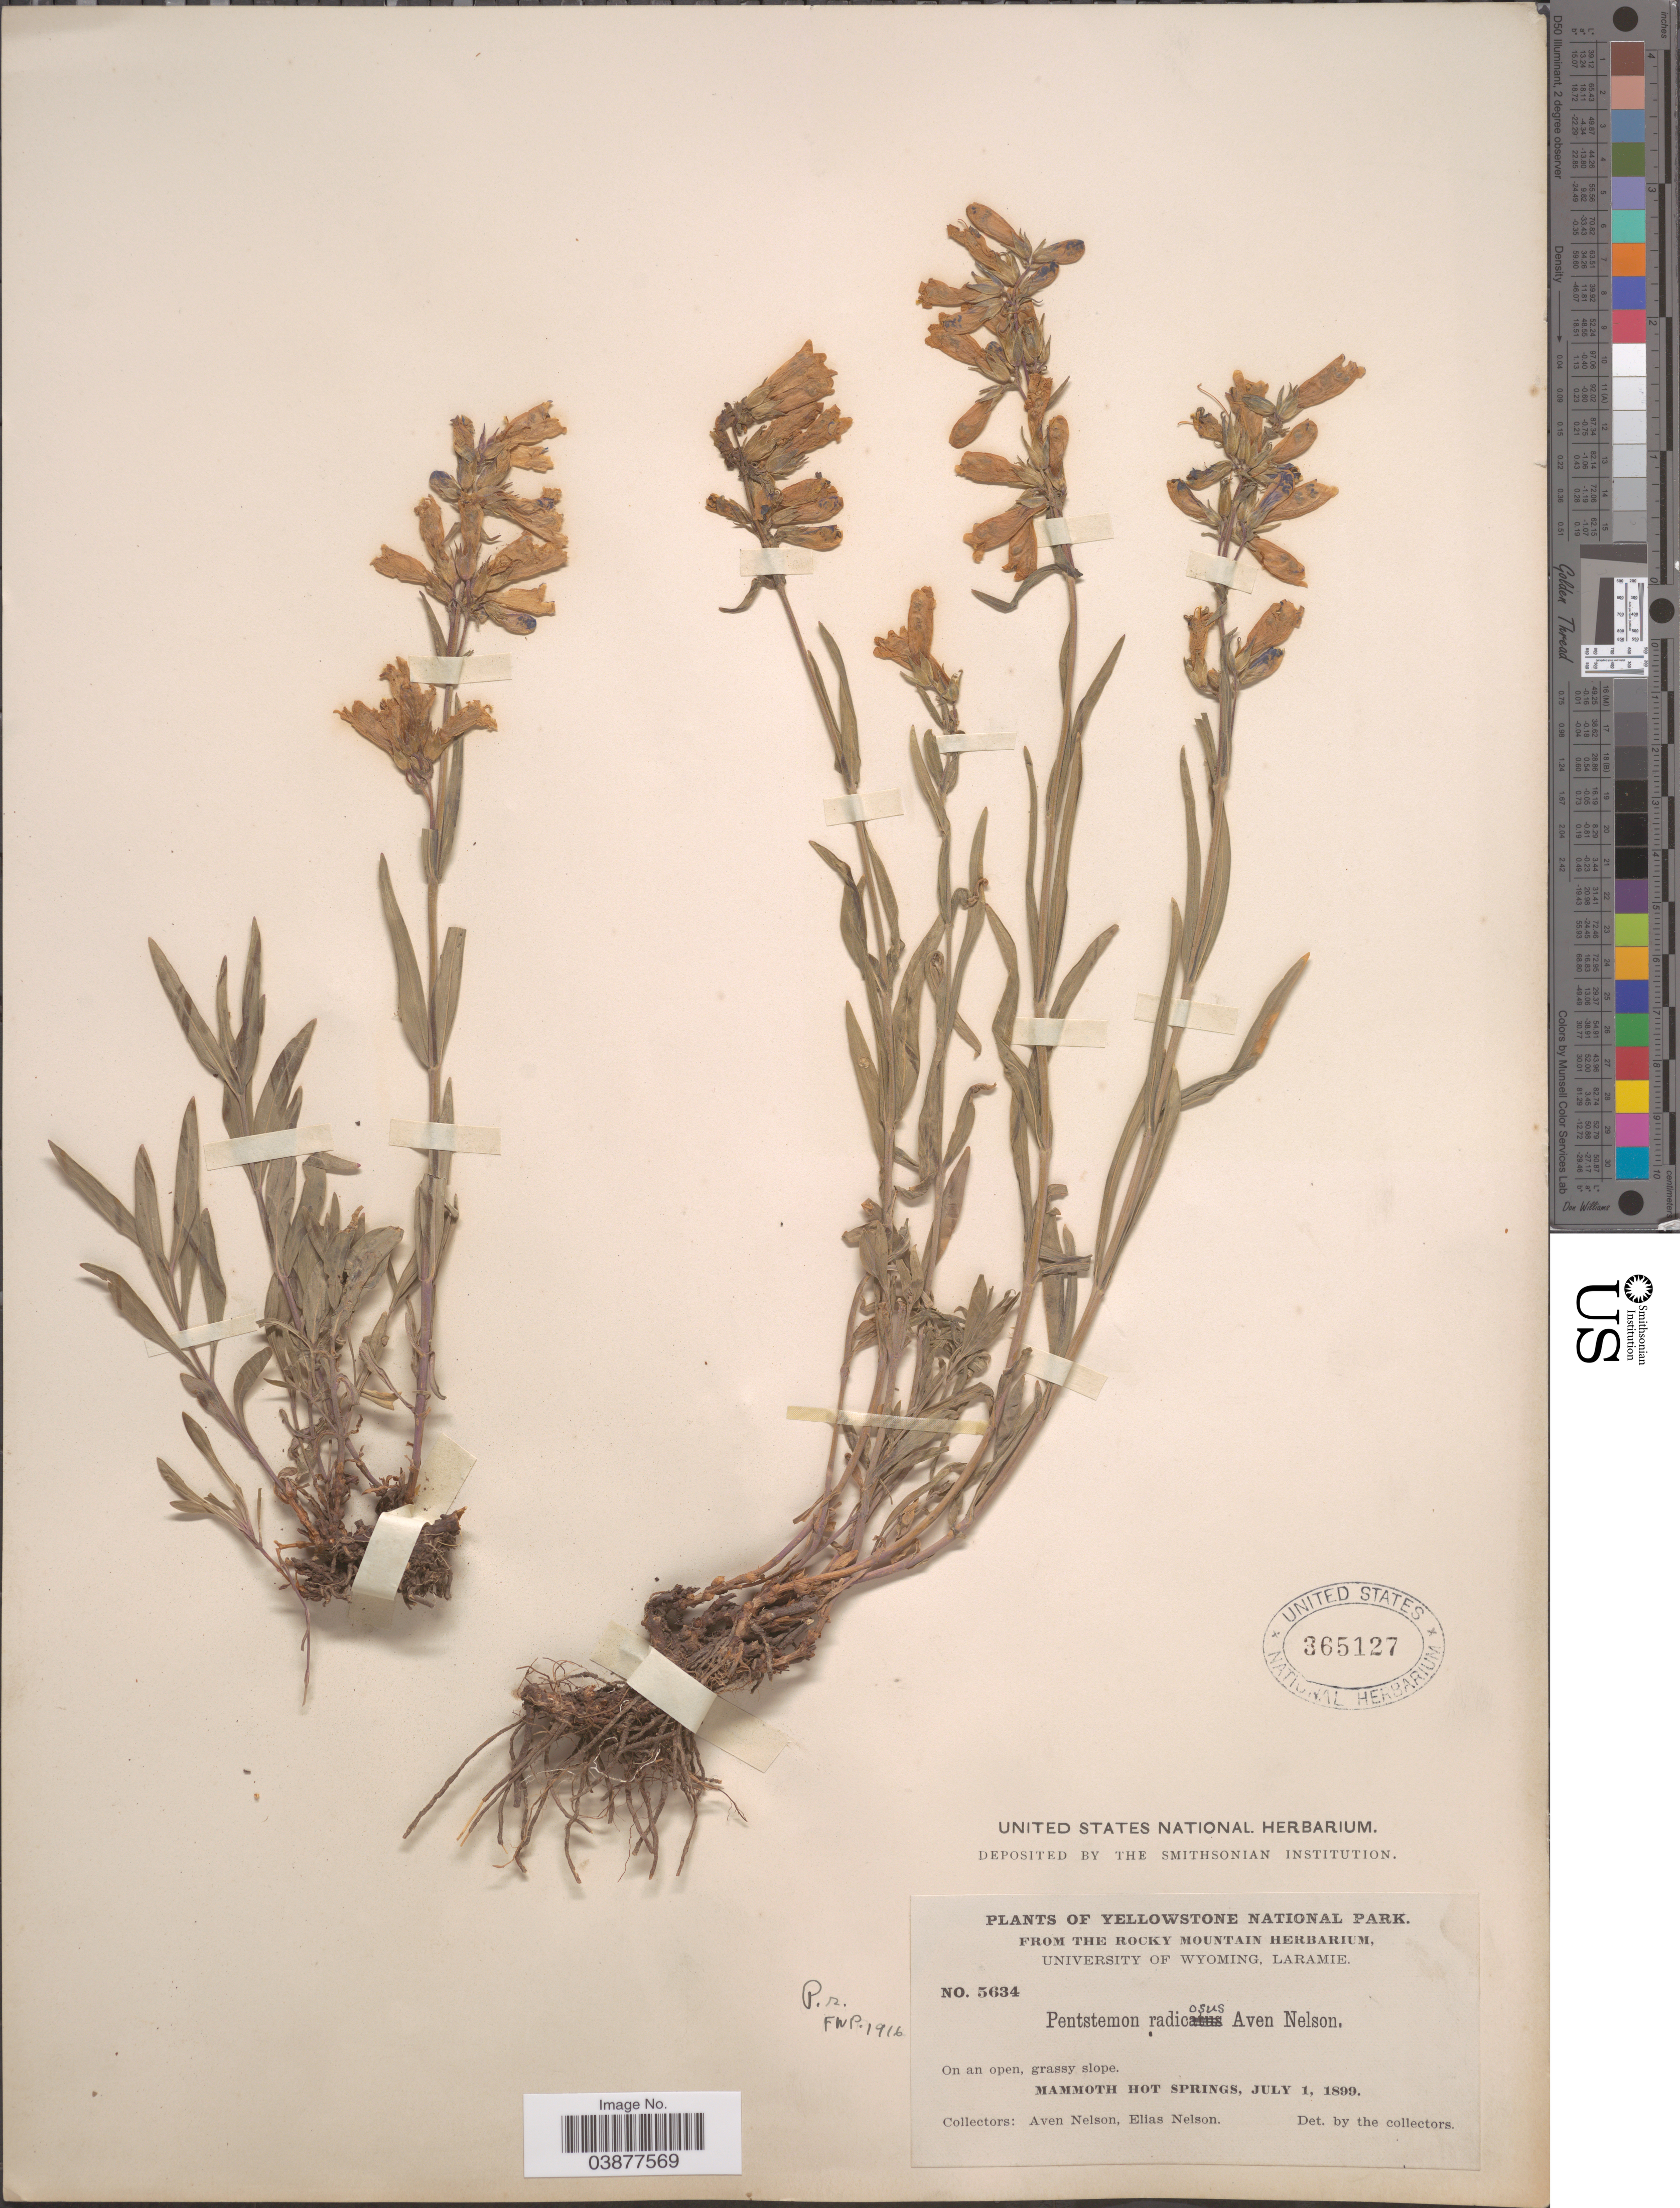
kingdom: Plantae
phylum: Tracheophyta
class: Magnoliopsida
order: Lamiales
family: Plantaginaceae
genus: Penstemon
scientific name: Penstemon radicosus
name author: A. Nelson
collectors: A. Nelson & E. Nelson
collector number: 5634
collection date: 1899-07-01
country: United States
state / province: Wyoming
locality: The Yellowstone National Park. Mammoth Hot Springs.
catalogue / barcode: US 365127